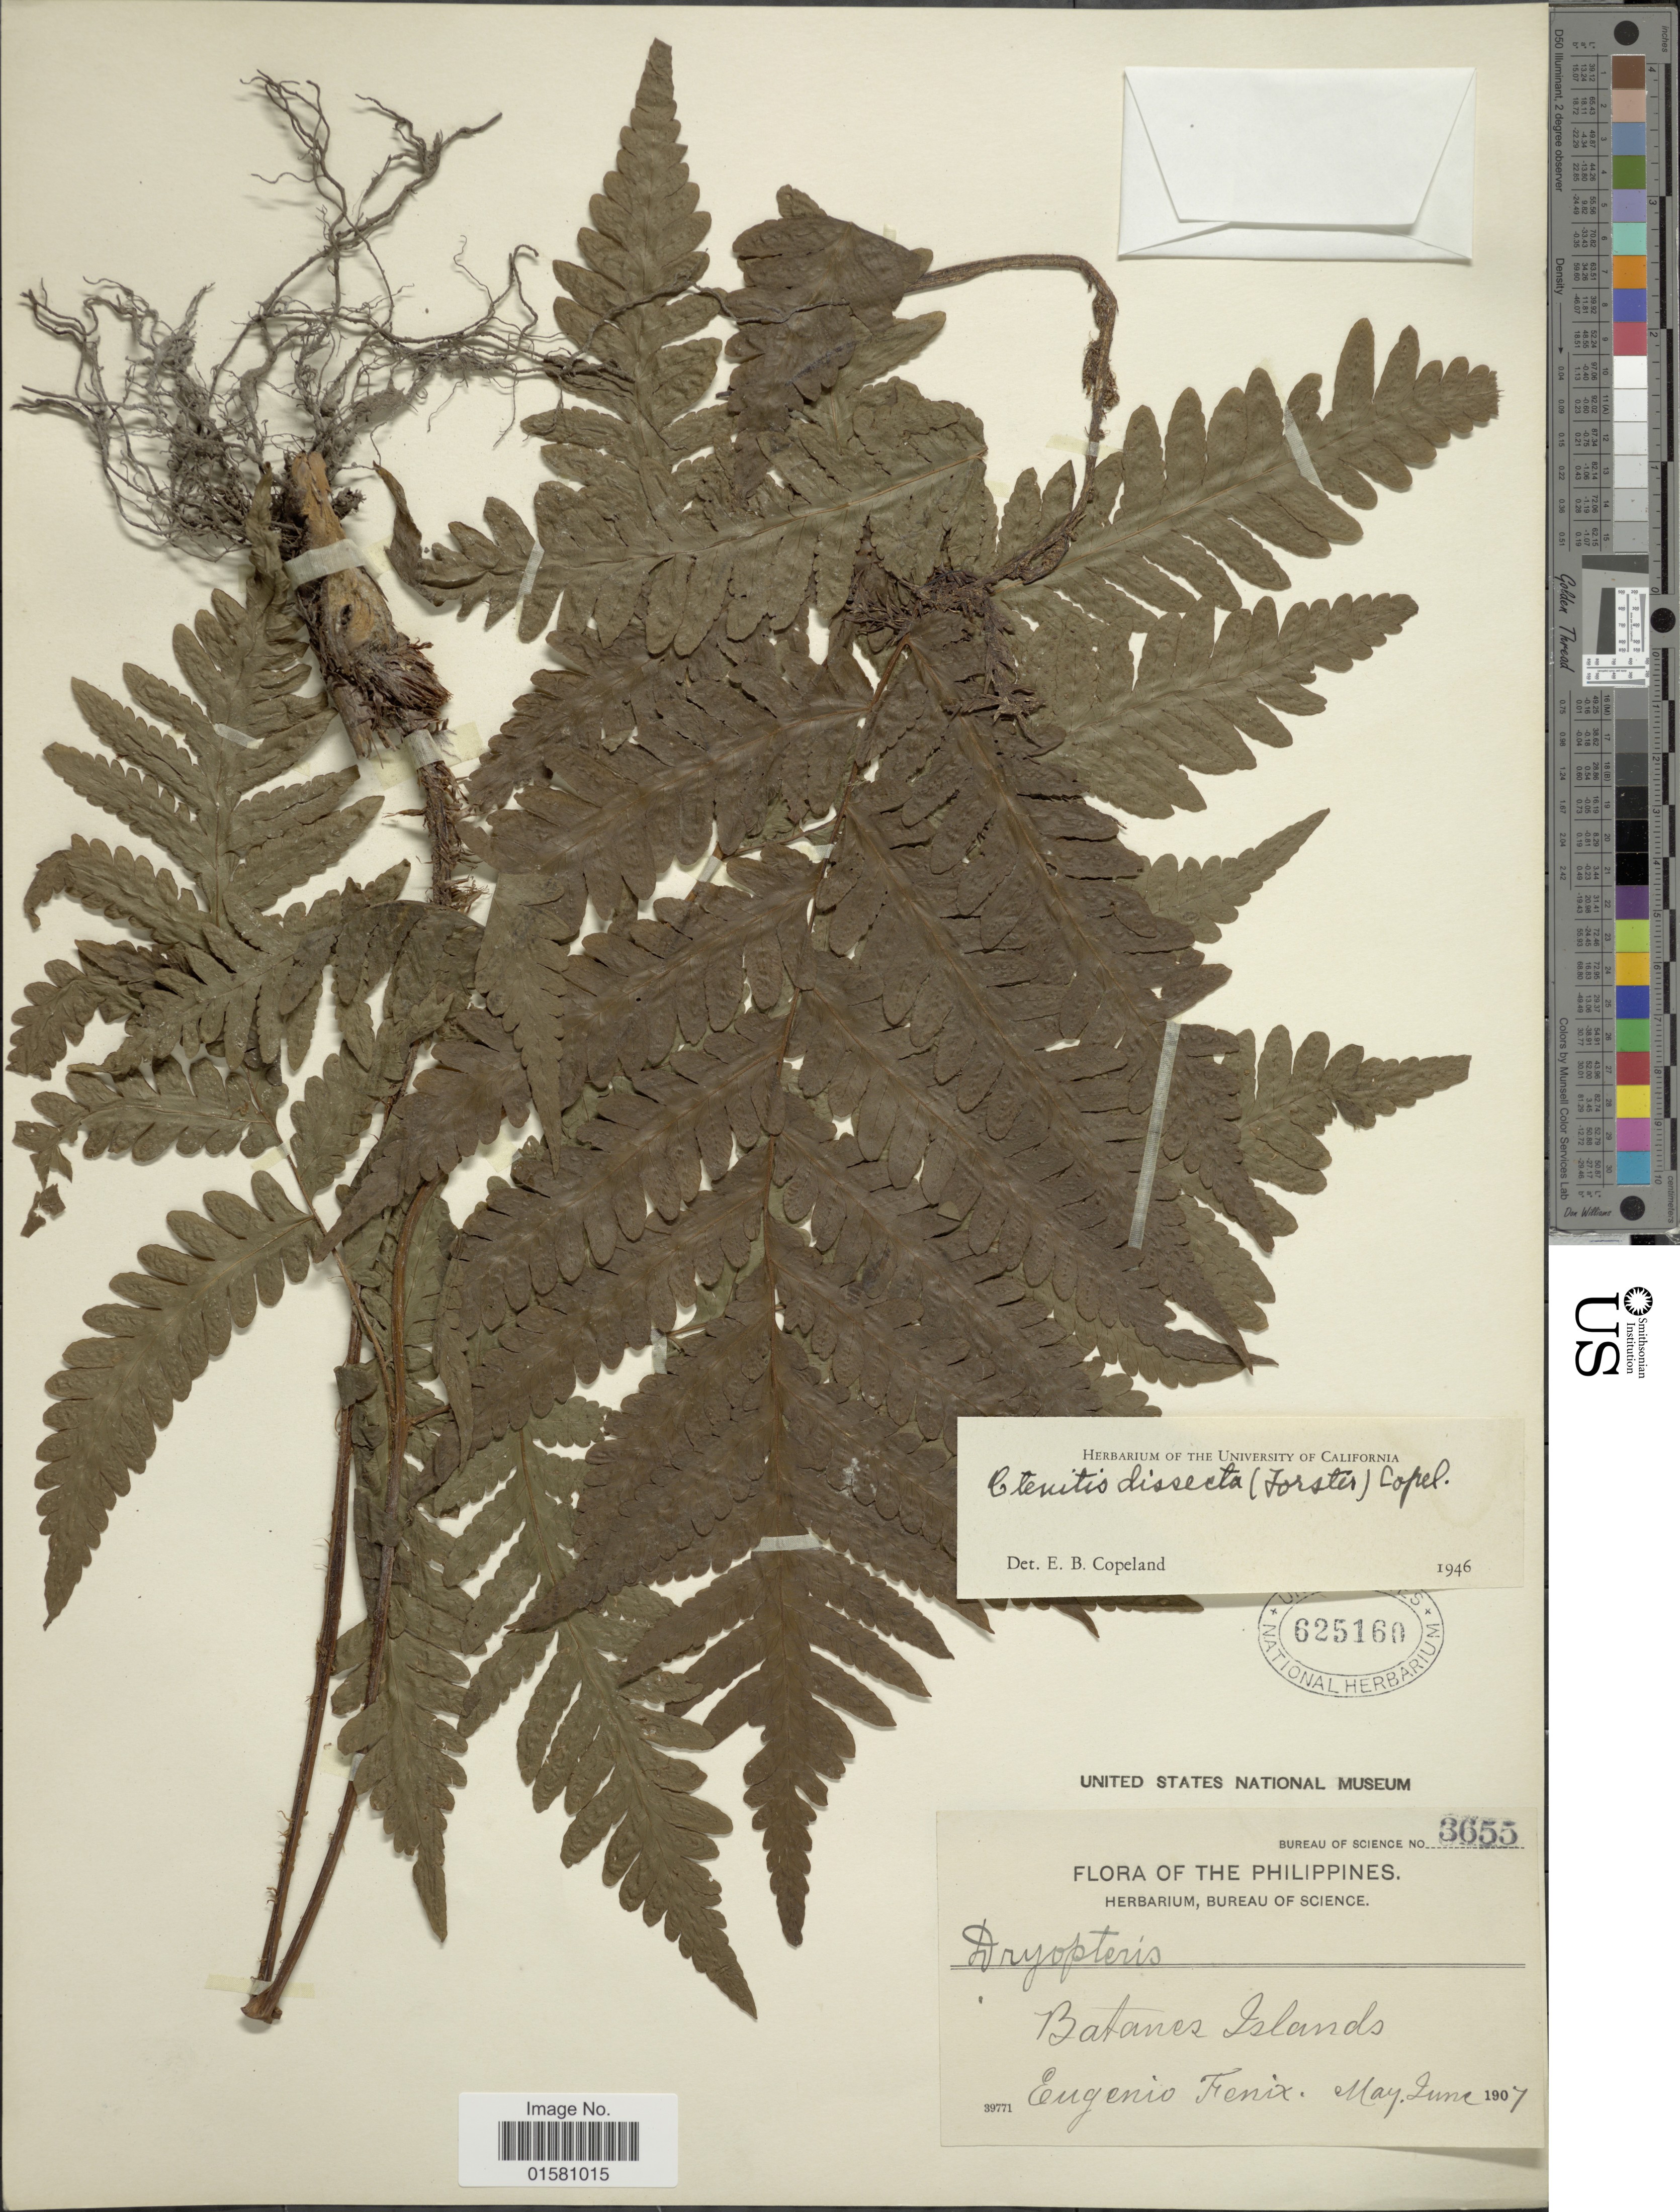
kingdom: Plantae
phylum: Tracheophyta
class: Polypodiopsida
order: Polypodiales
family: Tectariaceae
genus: Tectaria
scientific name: Tectaria dissecta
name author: (G. Forst.) Lellinger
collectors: E. Fenix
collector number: Bureau of Science 3655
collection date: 1907-05/1907-06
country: Philippines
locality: Batanes Island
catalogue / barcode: US 625160